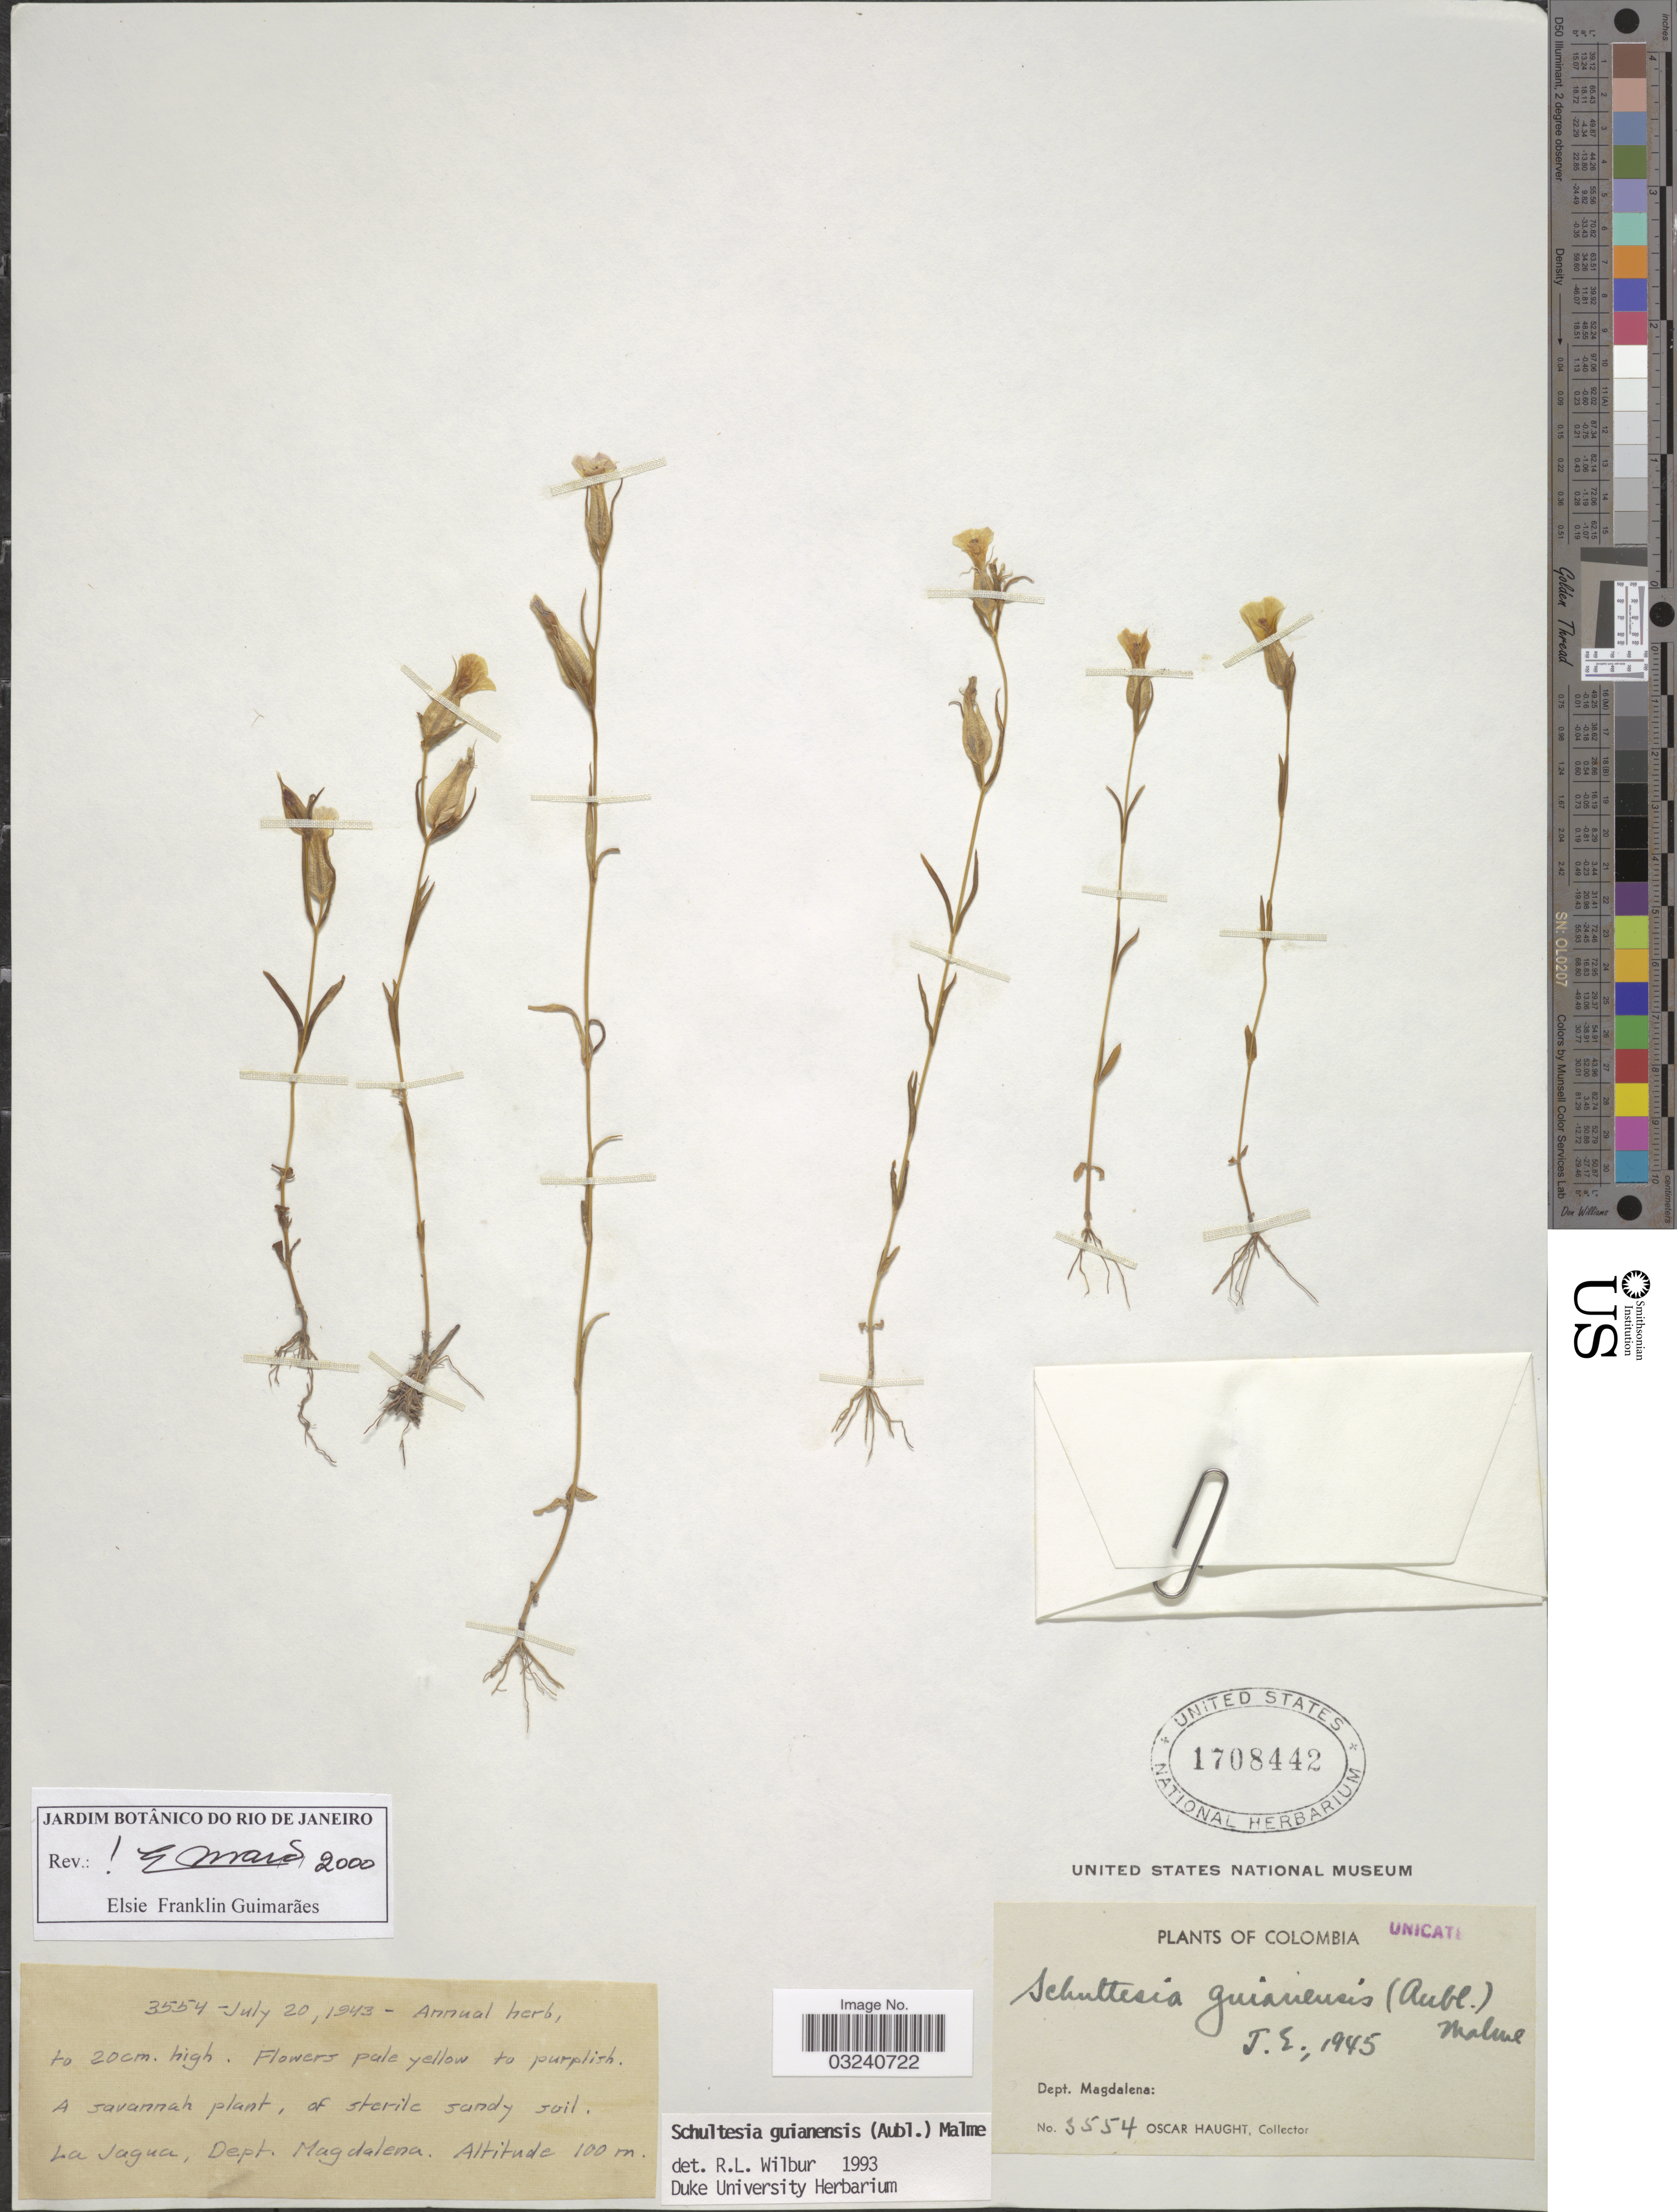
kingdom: Plantae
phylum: Tracheophyta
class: Magnoliopsida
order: Gentianales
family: Gentianaceae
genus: Schultesia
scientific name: Schultesia guianensis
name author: (Aubl.) Malme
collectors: O. Haught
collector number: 3554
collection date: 1943-07-20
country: Colombia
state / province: Magdalena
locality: Dept. Magdalena. La Jagua.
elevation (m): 100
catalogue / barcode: US 1708442